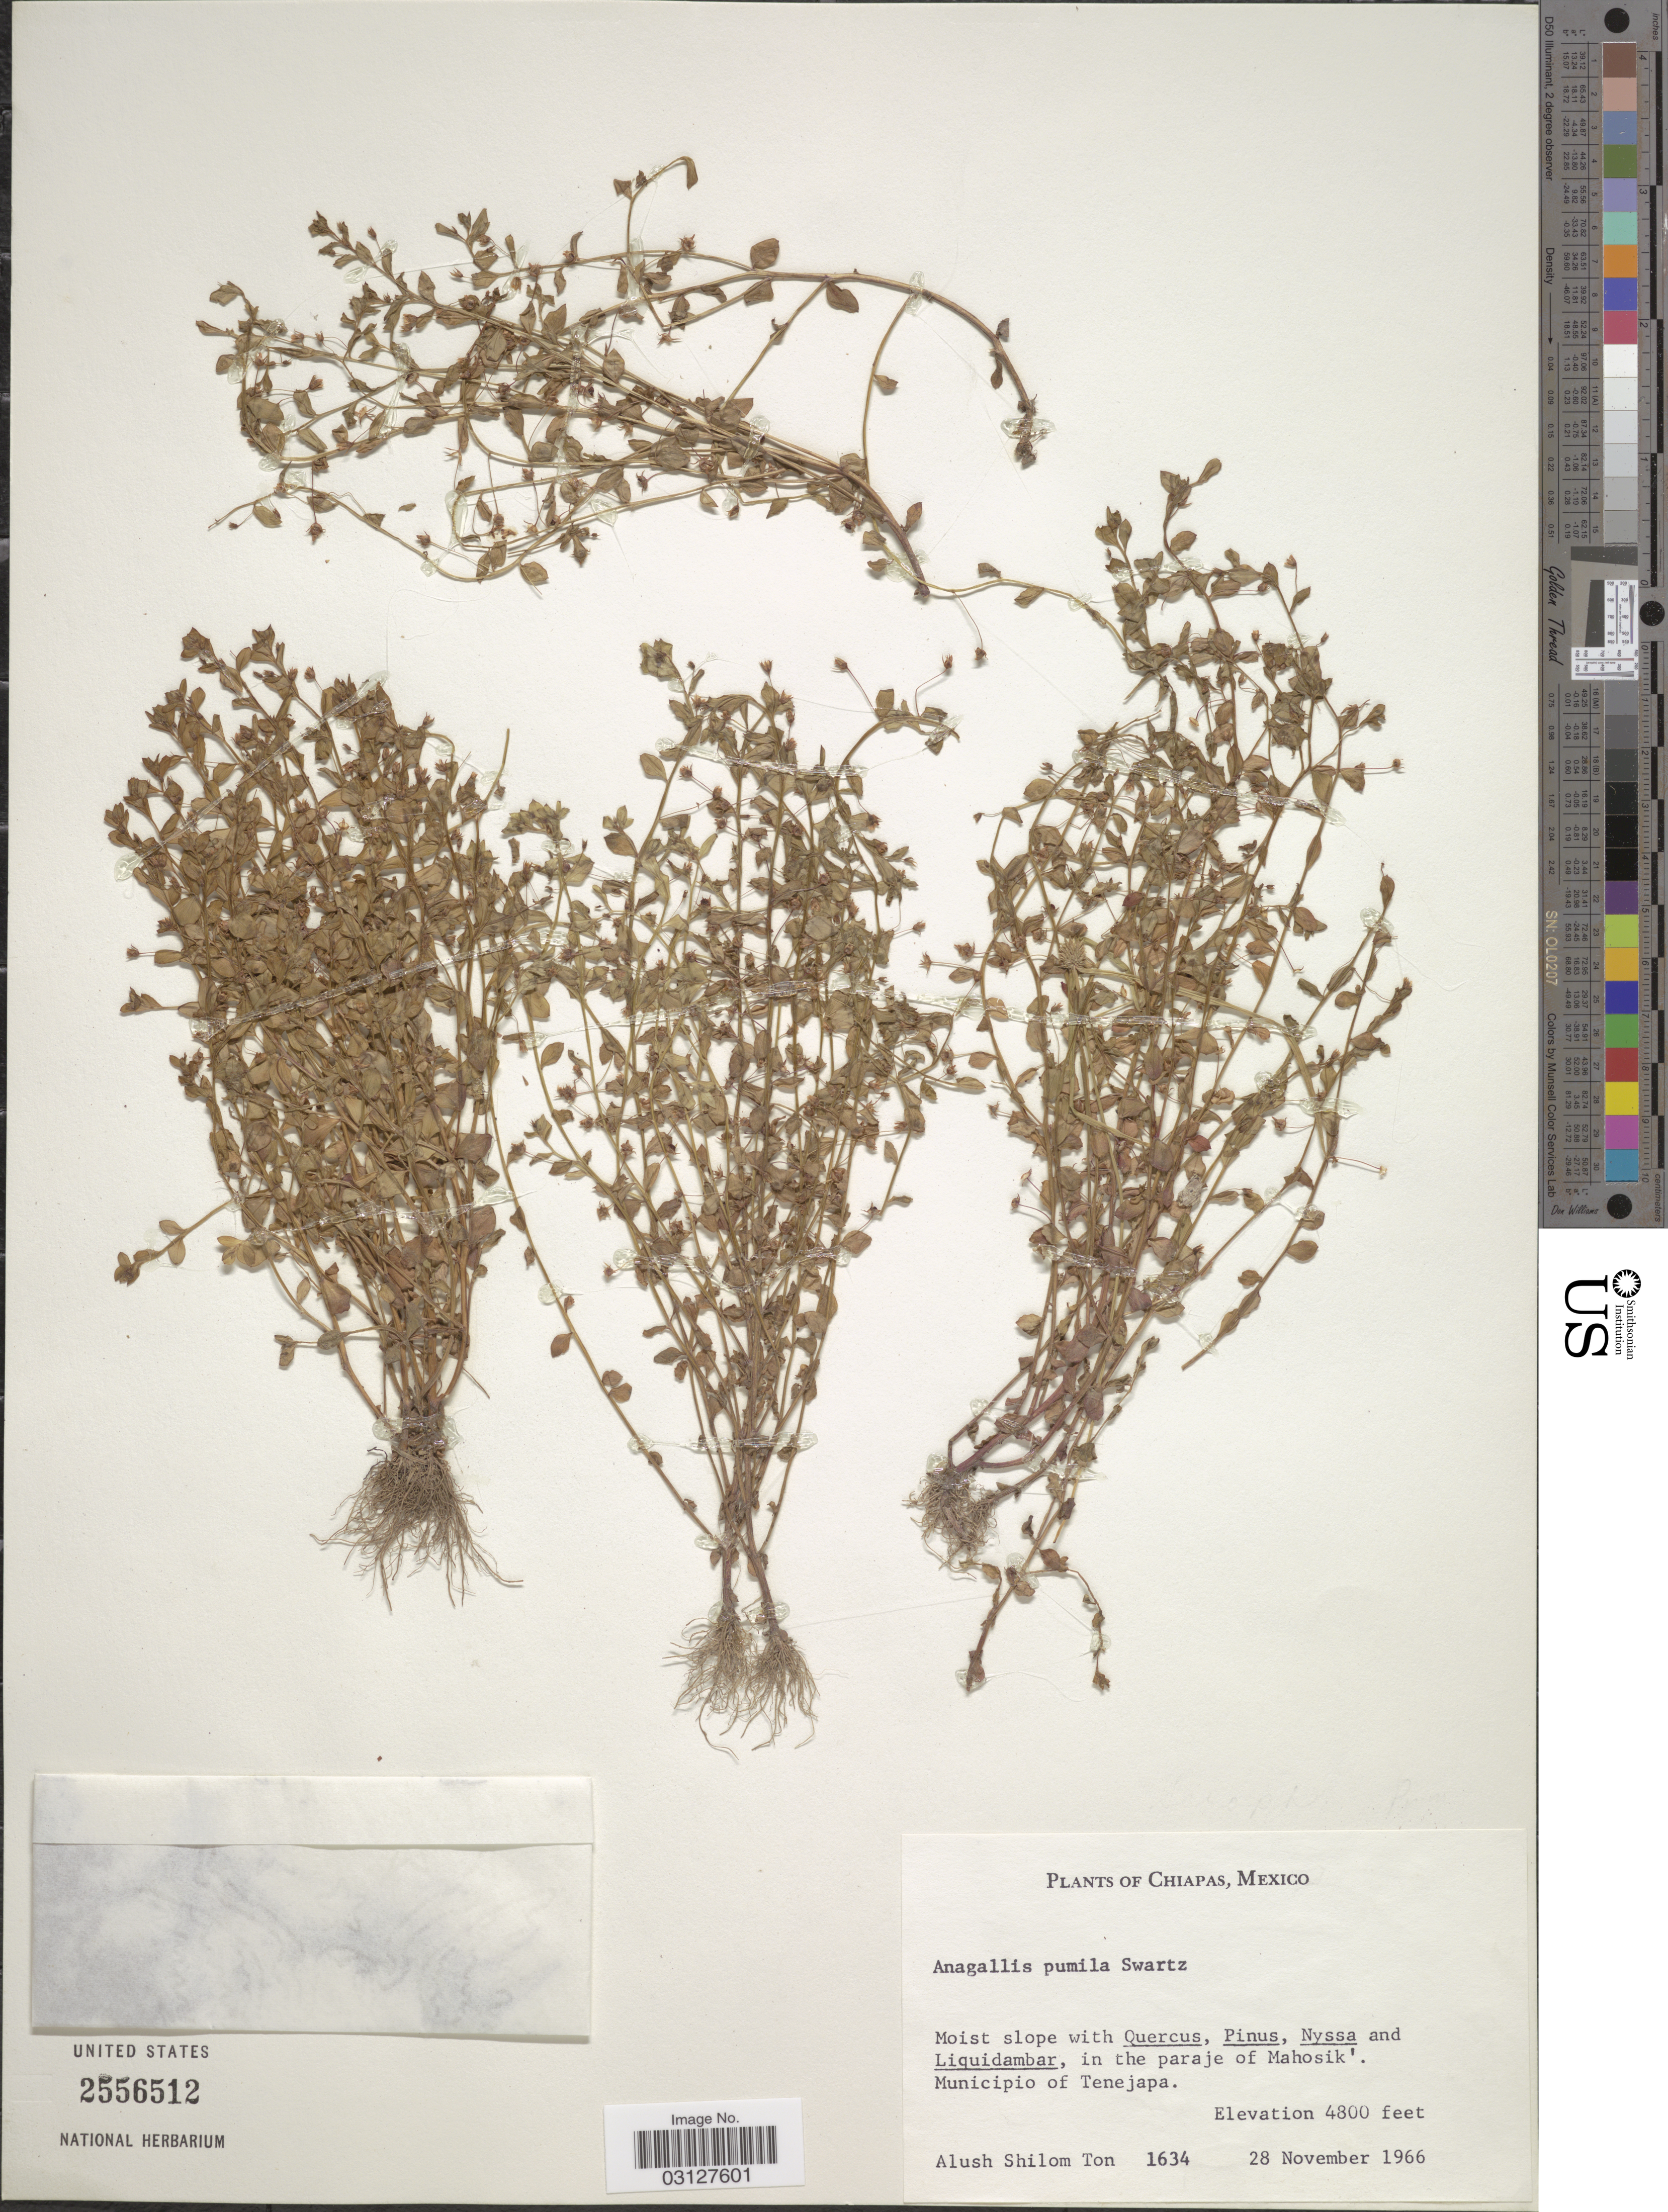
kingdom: Plantae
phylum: Tracheophyta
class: Magnoliopsida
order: Ericales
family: Primulaceae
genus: Anagallis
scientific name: Anagallis pumila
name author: Sw.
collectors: A. M. Ton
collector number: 1634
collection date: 1966-11-28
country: Mexico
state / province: Chiapas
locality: In the paraje of Mahosik, Municipio of Tenejapa.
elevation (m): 1463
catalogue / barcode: US 2556512